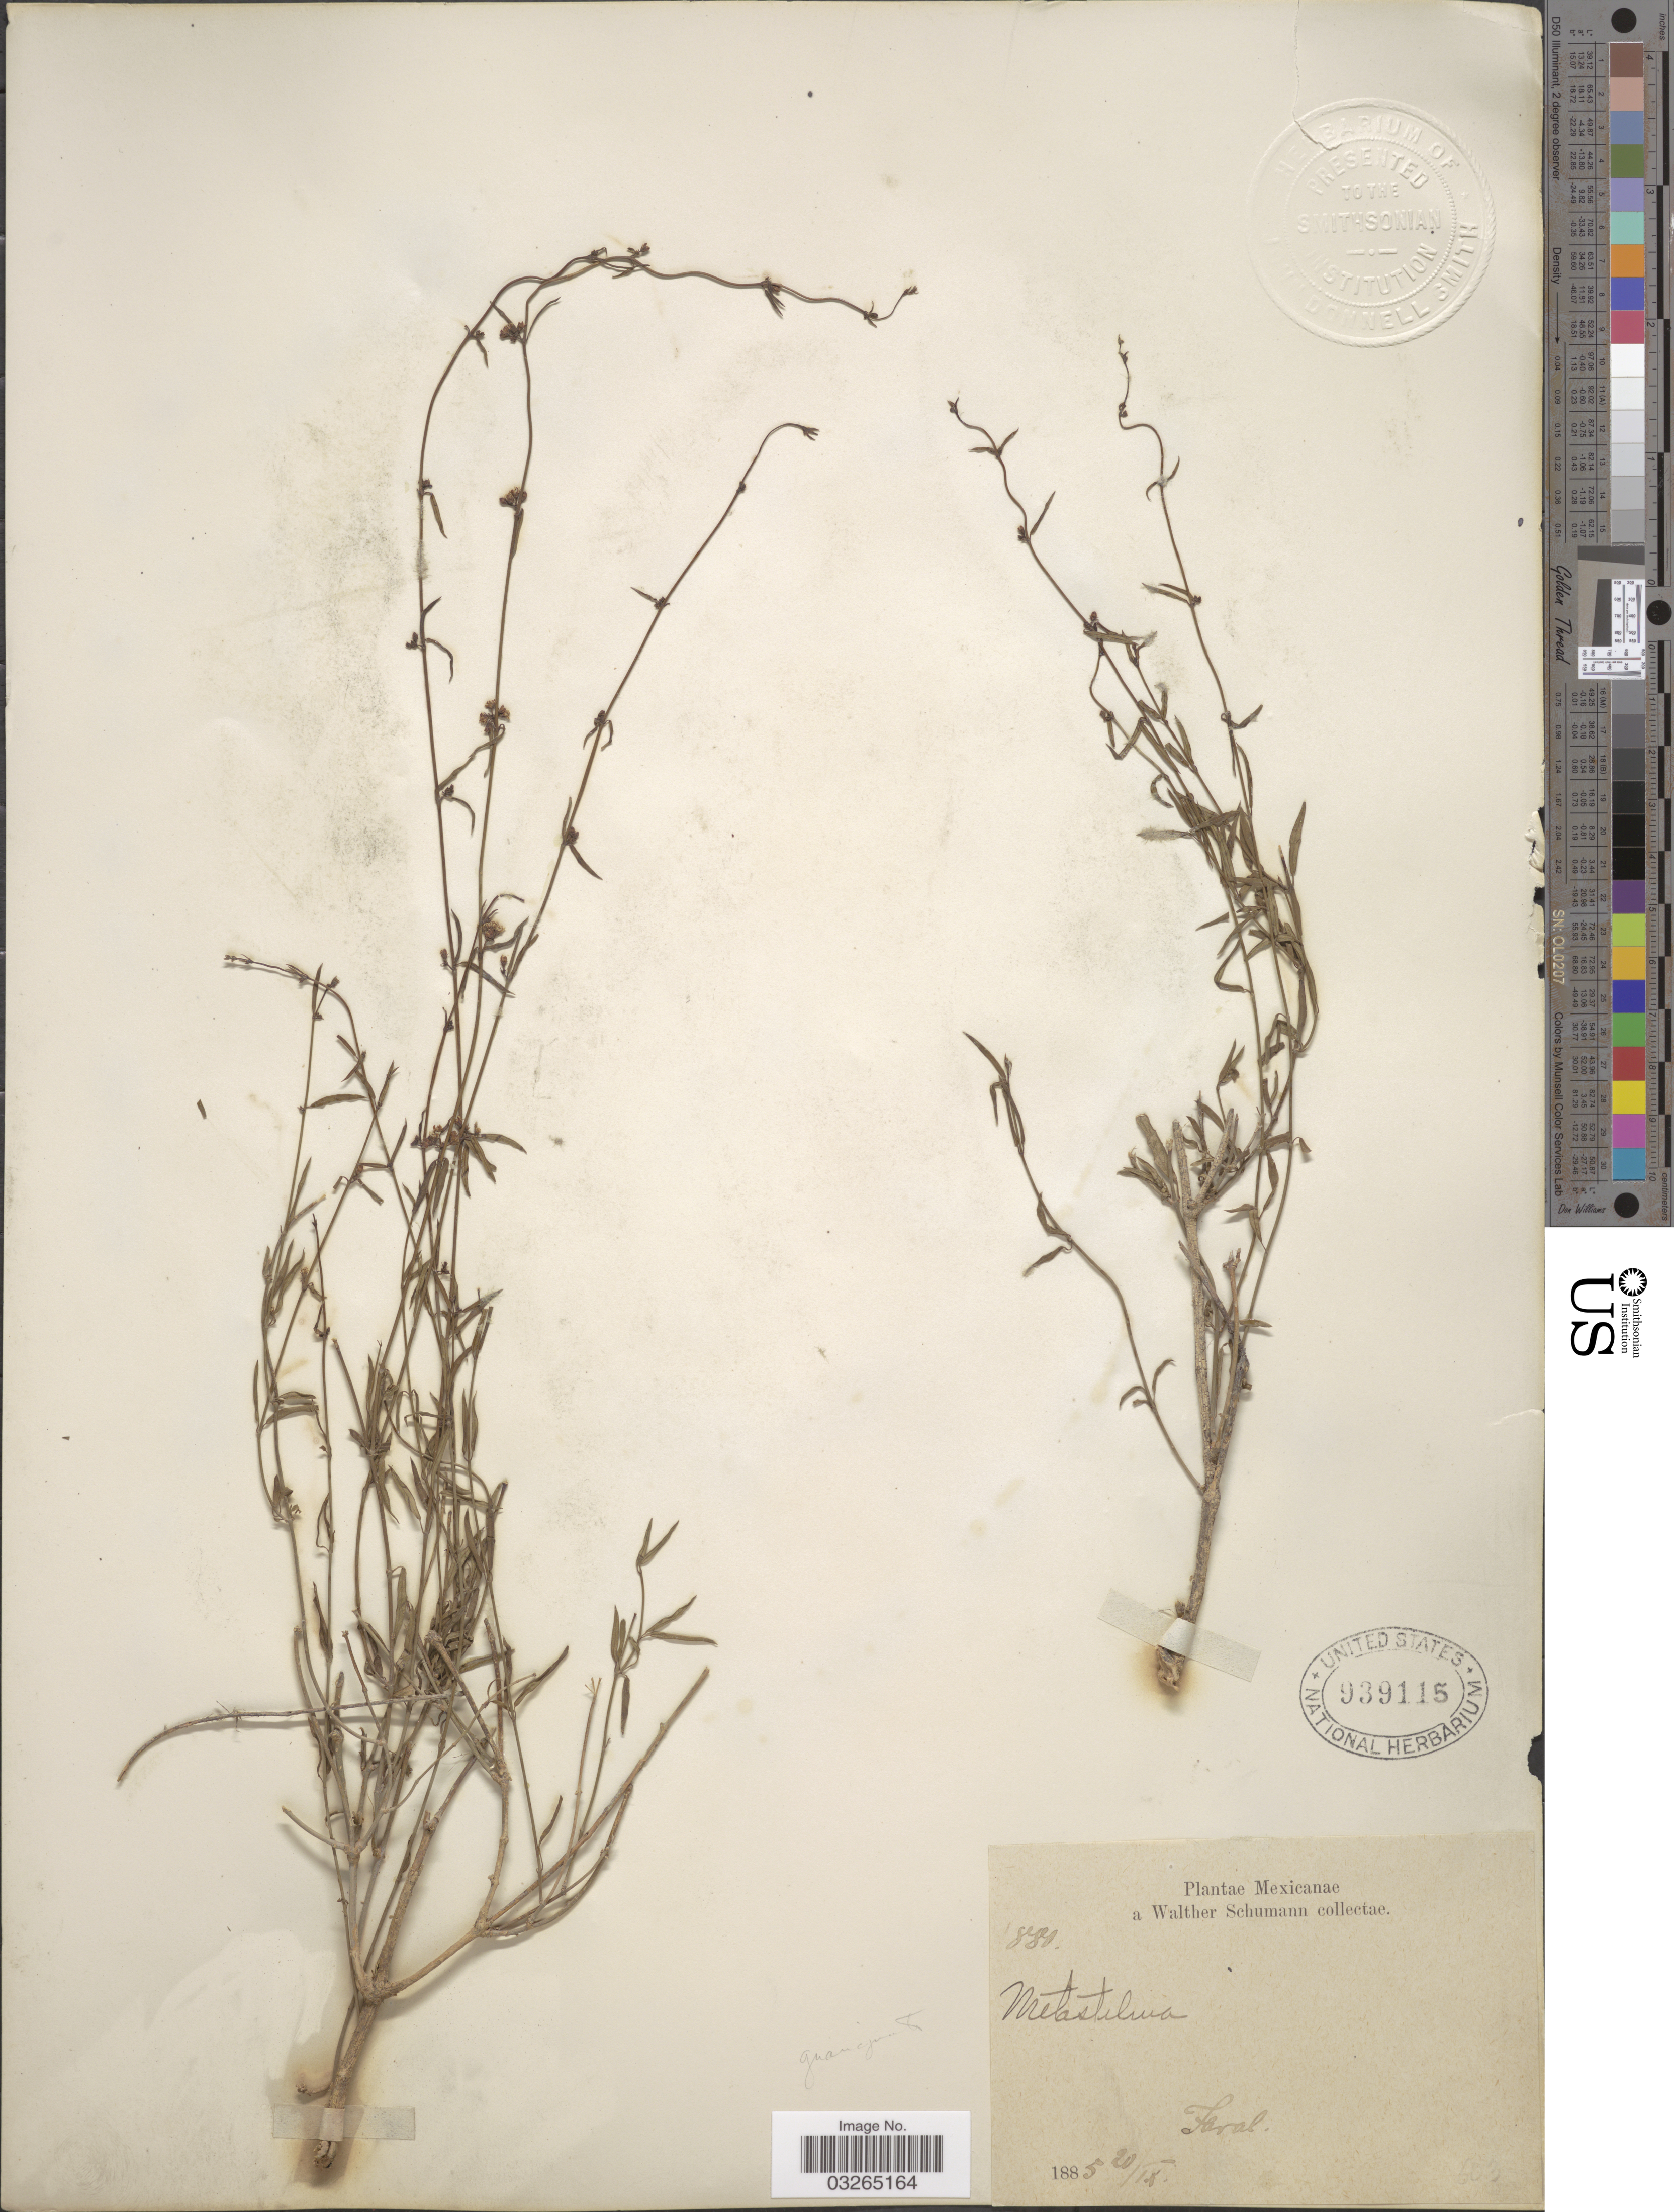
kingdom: Plantae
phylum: Tracheophyta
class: Magnoliopsida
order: Gentianales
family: Apocynaceae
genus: Vincetoxicum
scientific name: Vincetoxicum sp.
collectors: W. Schumann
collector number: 880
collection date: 1885-09-20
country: Mexico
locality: Faral.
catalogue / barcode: US 939115